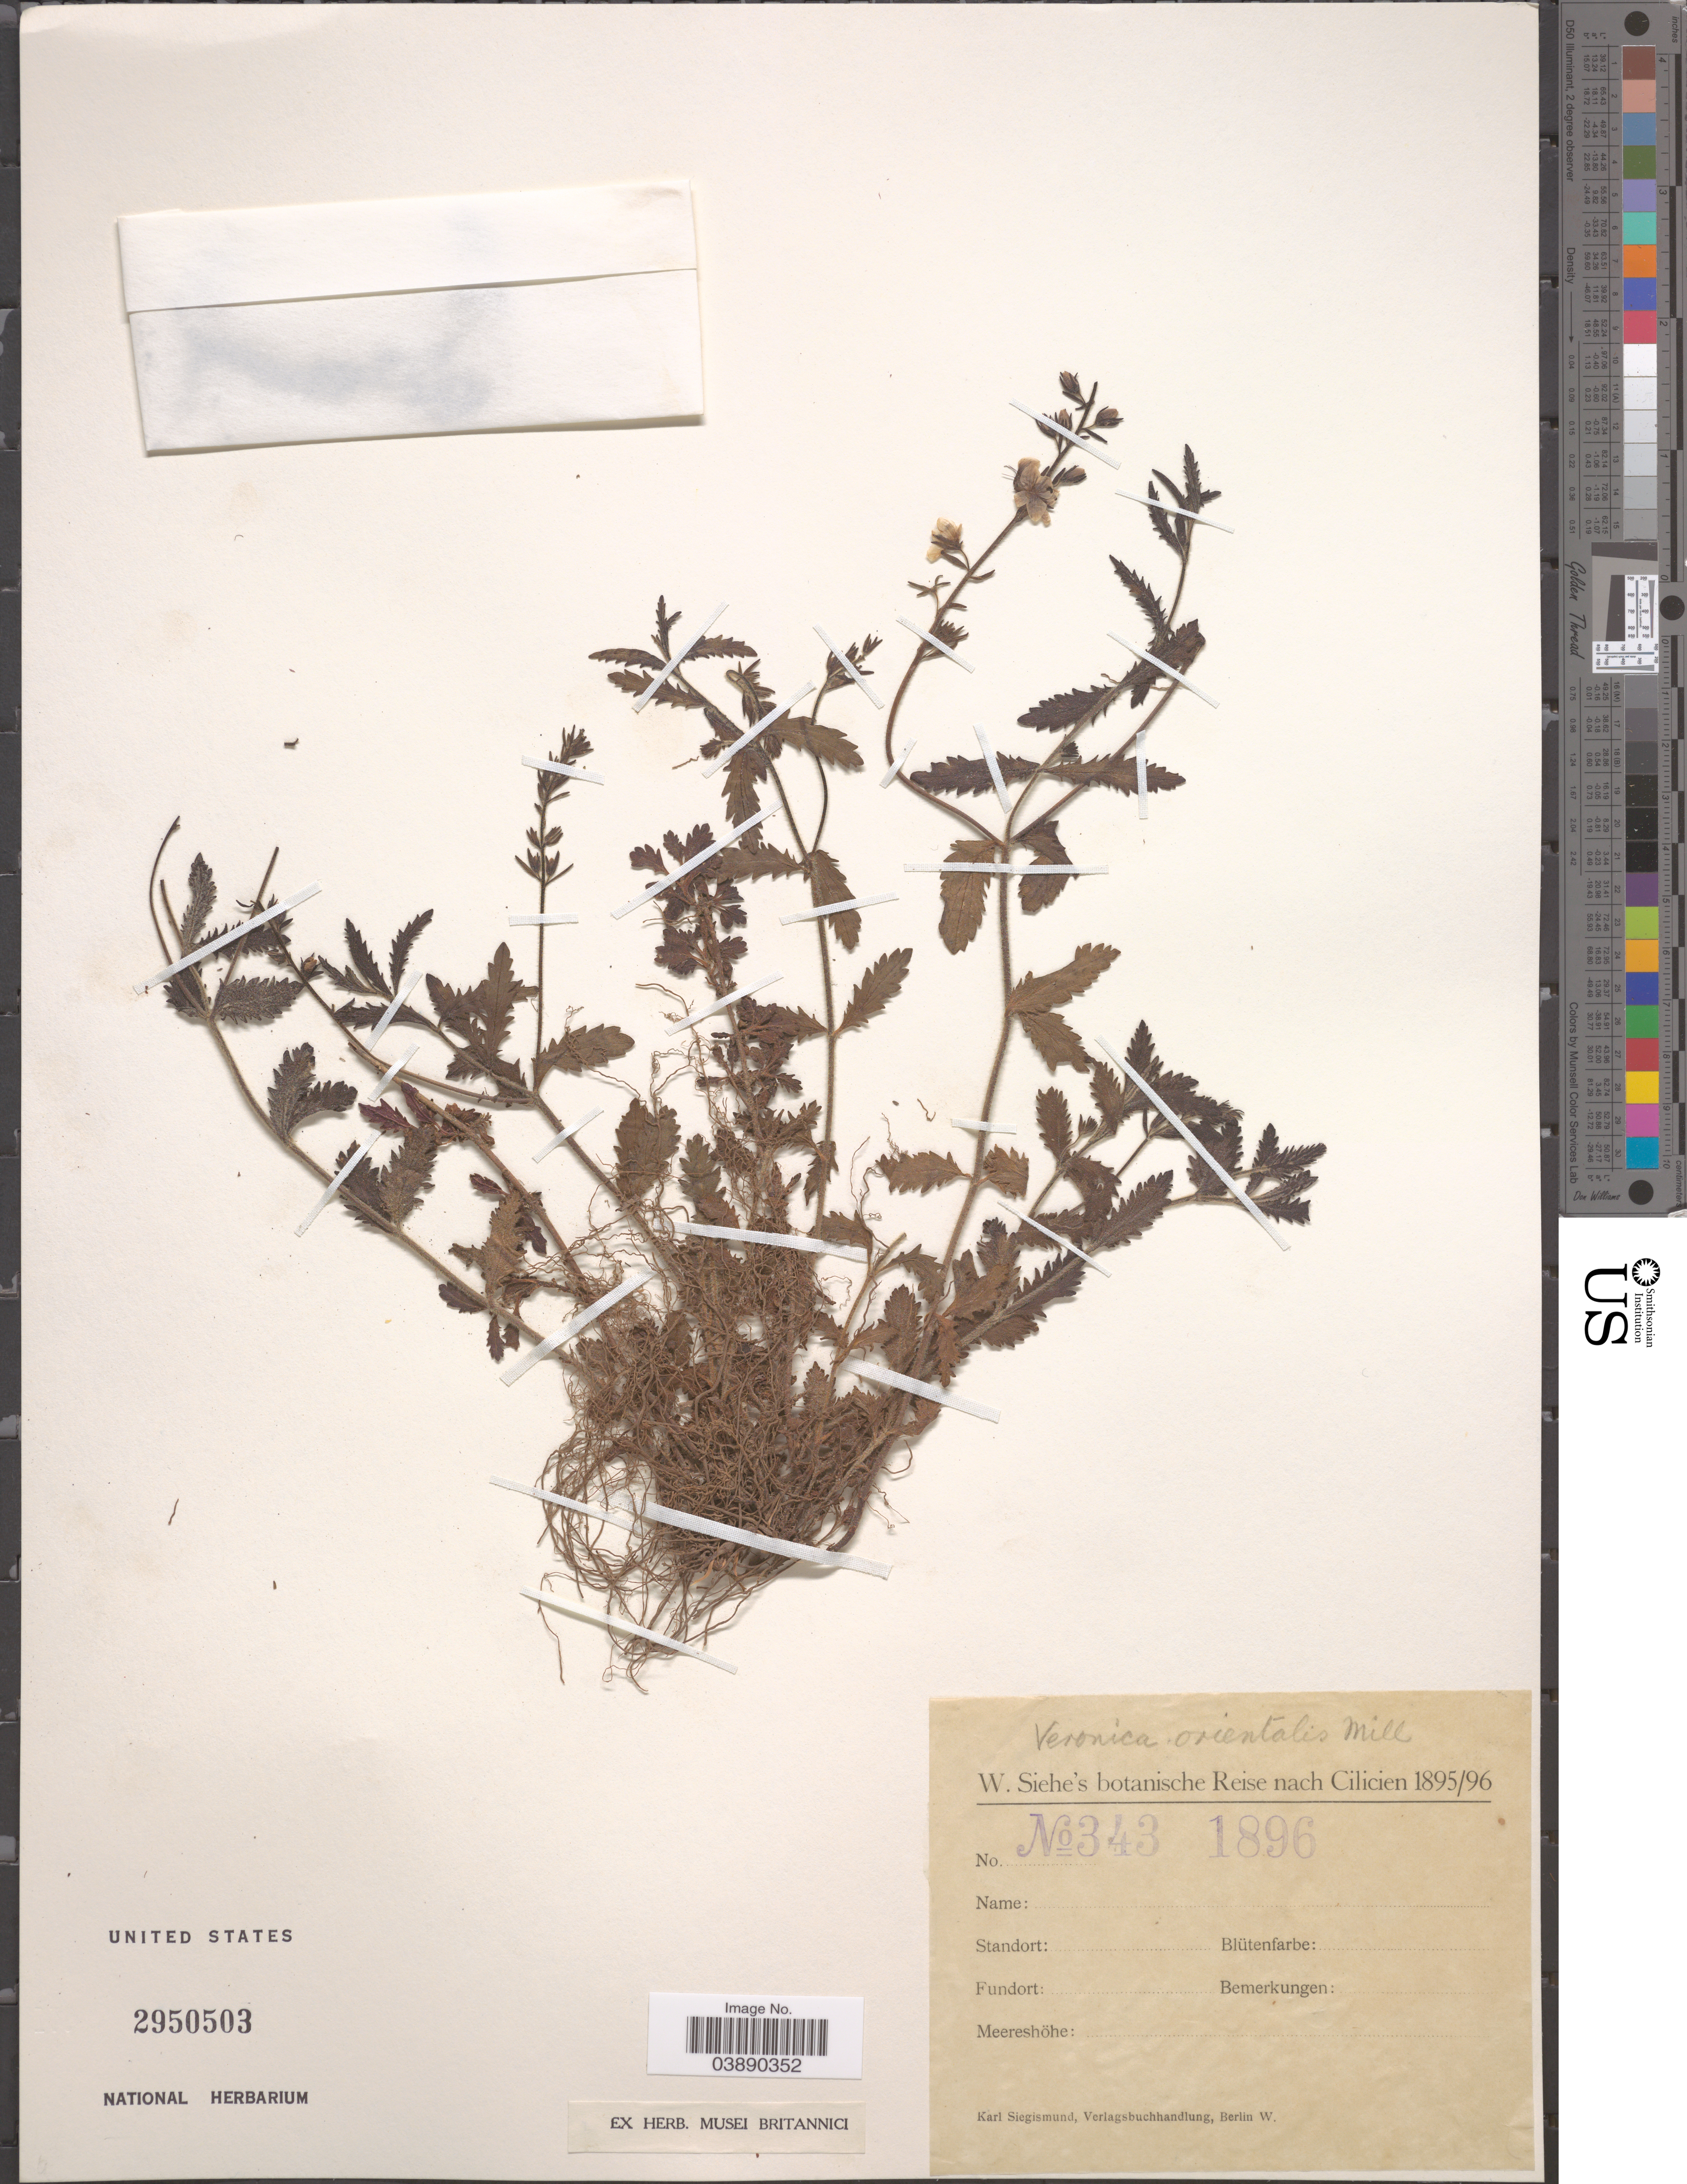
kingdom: Plantae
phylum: Tracheophyta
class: Magnoliopsida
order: Lamiales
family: Plantaginaceae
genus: Veronica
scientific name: Veronica orientalis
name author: Mill.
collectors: W. Siehe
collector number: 343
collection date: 1896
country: Turkey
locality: Cilicien.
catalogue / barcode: US 2950503